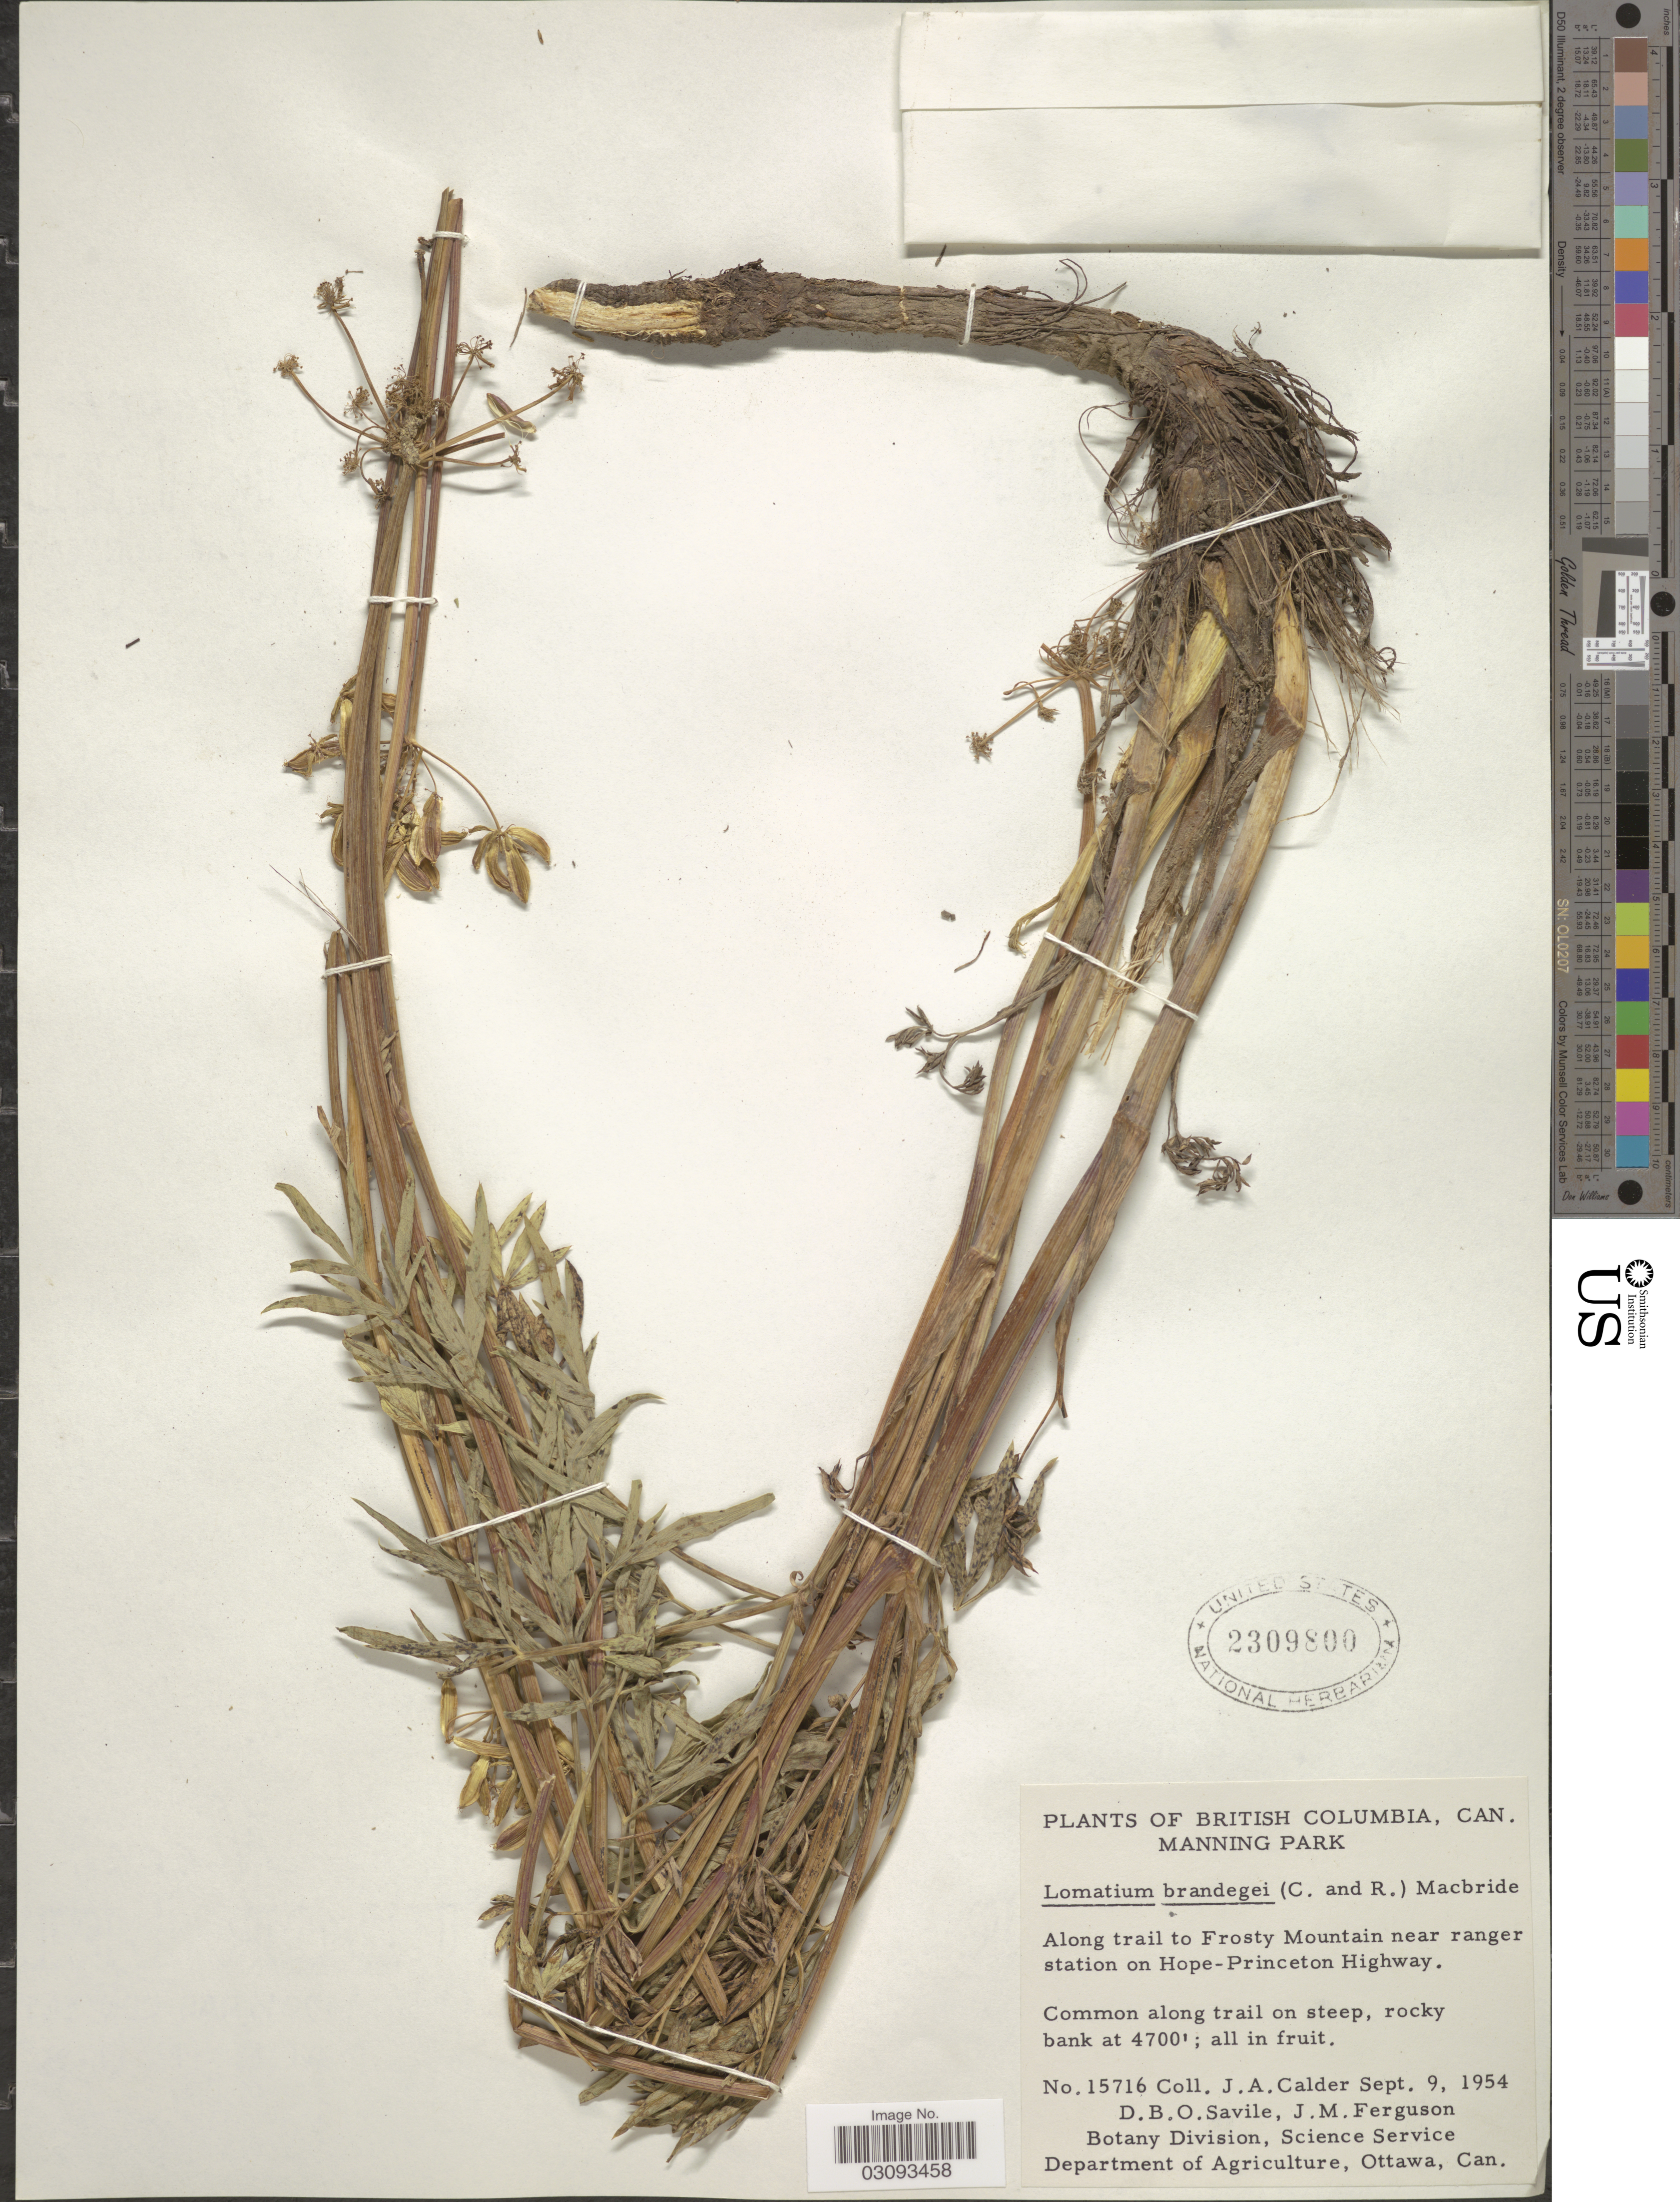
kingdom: Plantae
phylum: Tracheophyta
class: Magnoliopsida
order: Apiales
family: Apiaceae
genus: Lomatium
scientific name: Lomatium brandegeei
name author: (J.M. Coult. & Rose) J.F. Macbr.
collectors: J. A. Calder, D. Savile & J. M. Ferguson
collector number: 15716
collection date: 1954-09-09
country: Canada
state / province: British Columbia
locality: Manning Park. Along trail to Frosty Mountain near ranger station on Hope-Princeton Highway.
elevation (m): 1433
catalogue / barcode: US 2309800